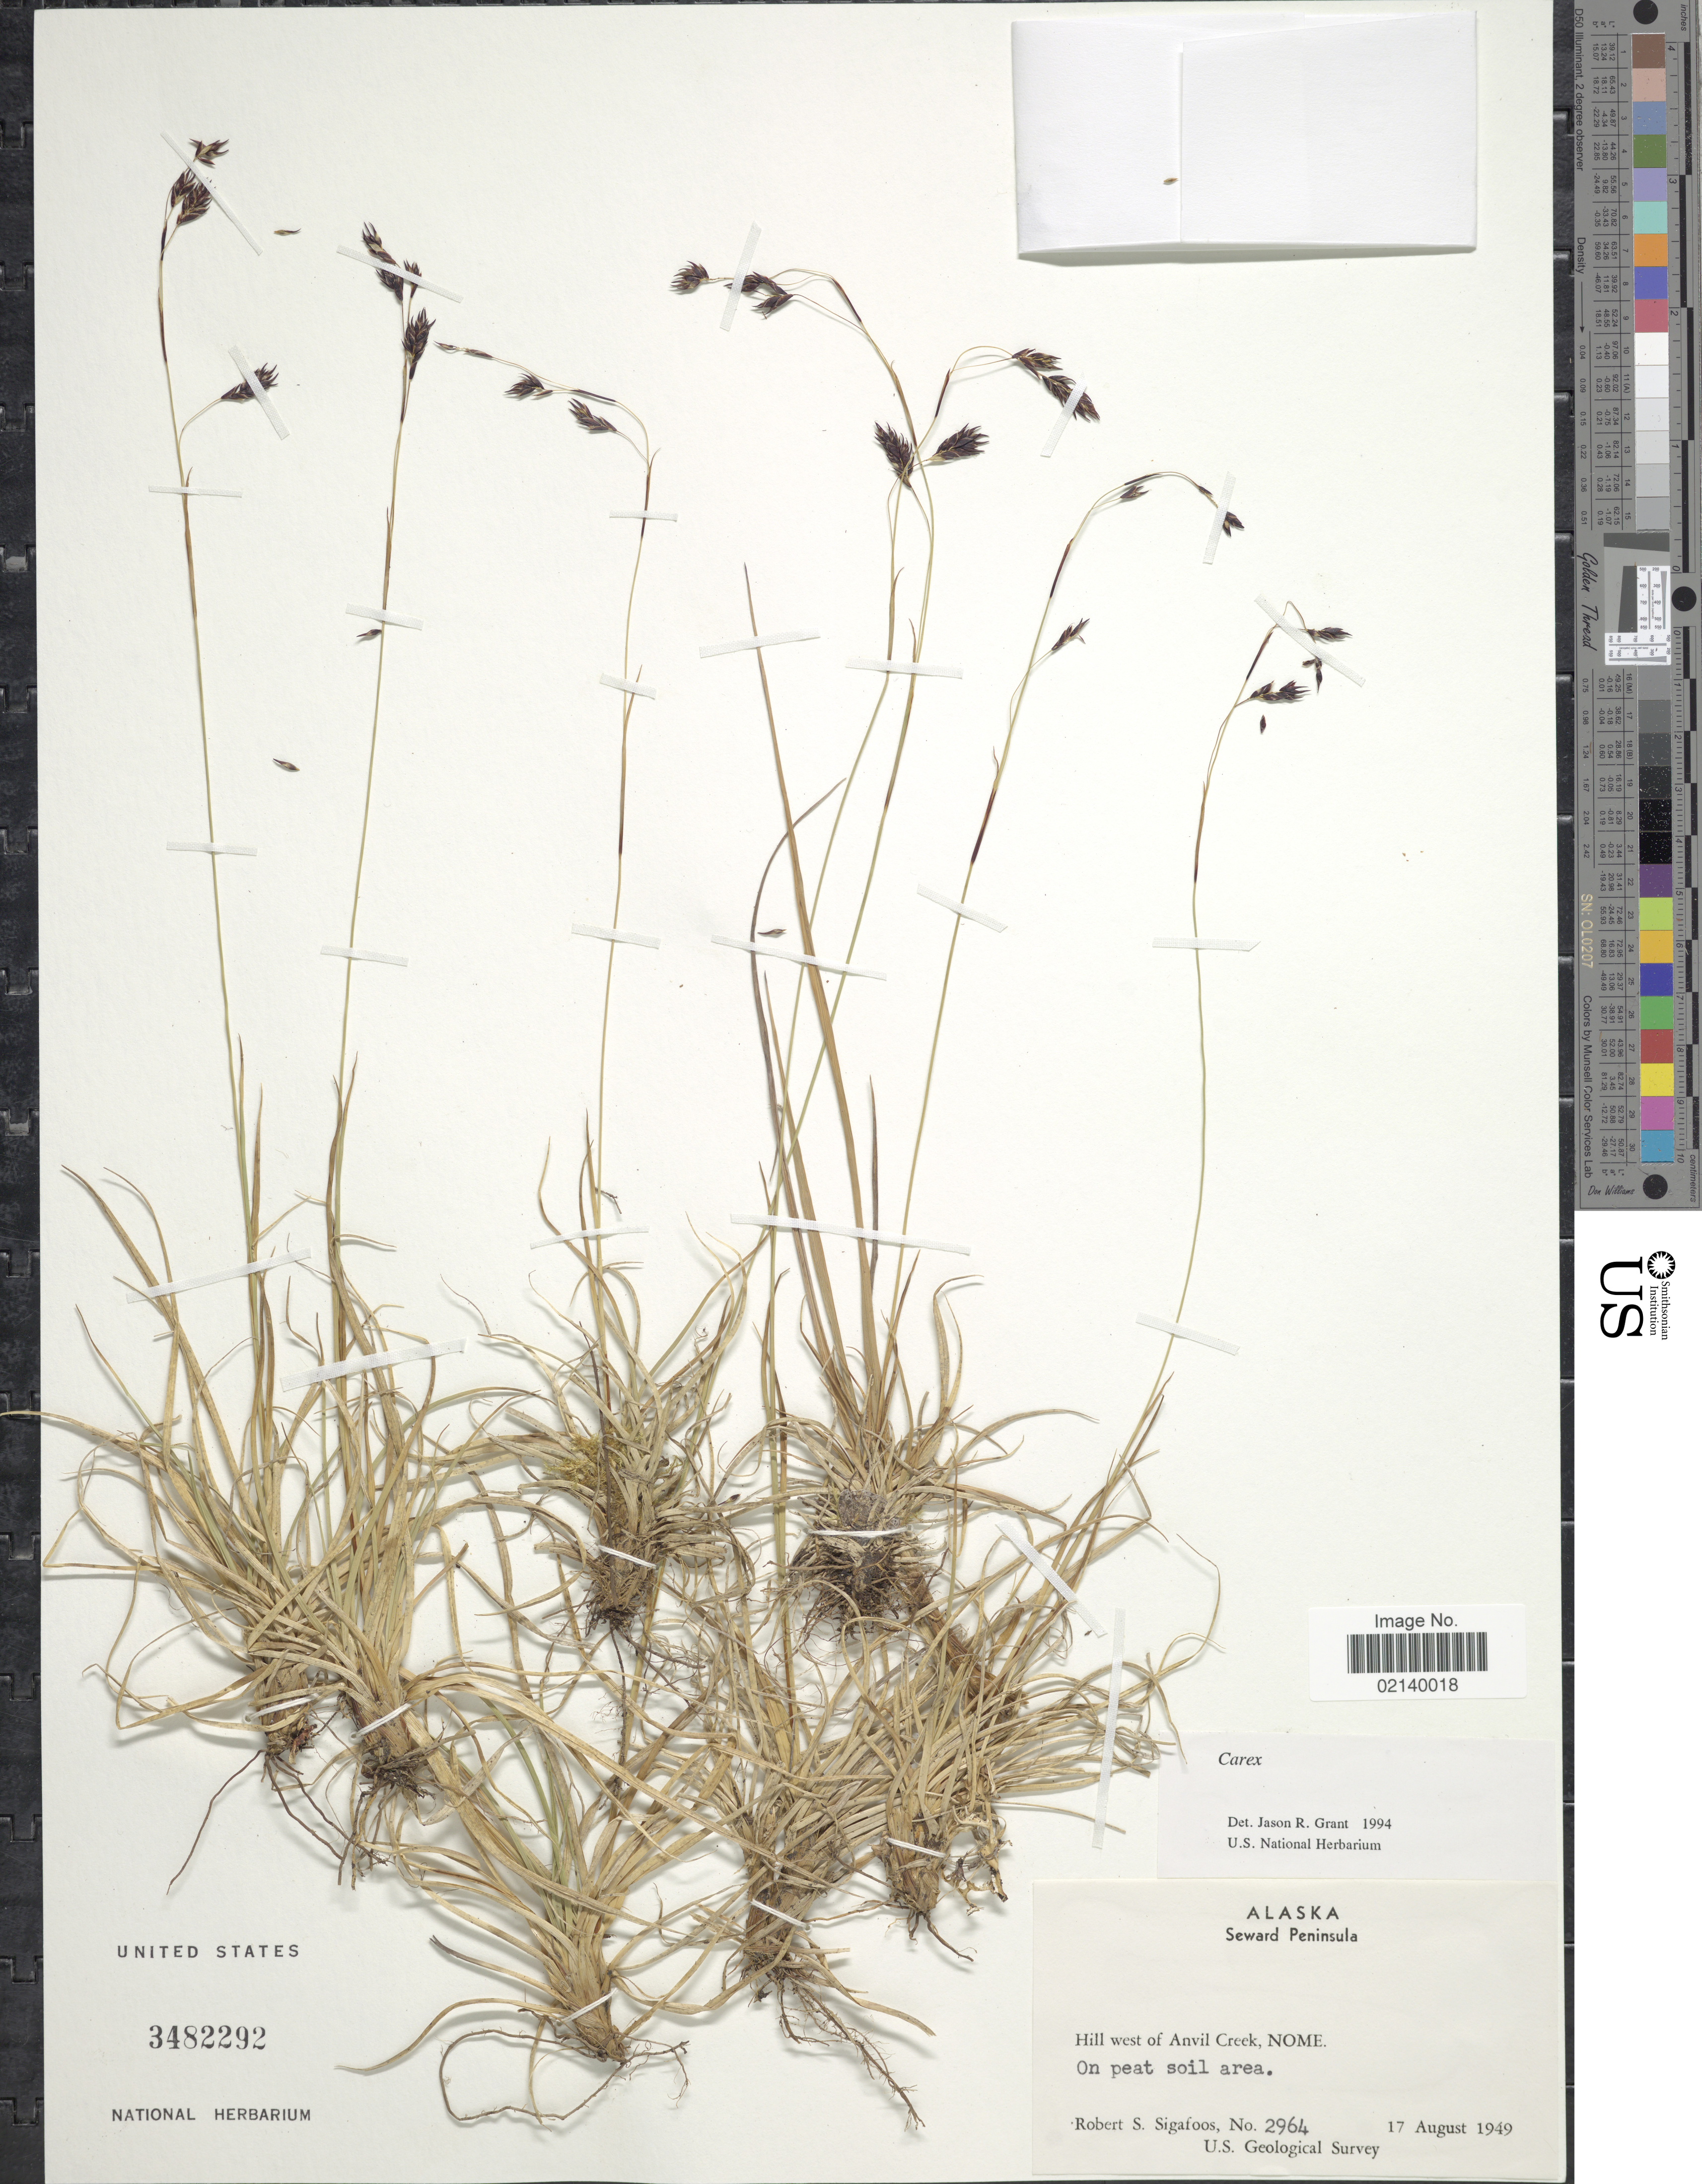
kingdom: Plantae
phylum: Tracheophyta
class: Liliopsida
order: Poales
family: Cyperaceae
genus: Carex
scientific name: Carex sp.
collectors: R. Sigafoos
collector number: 2964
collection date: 1949-08-17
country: United States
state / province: Alaska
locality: Seward Peninsula, Hill west of Anvil Creek, Nome, on peat soil area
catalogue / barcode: US 3482292